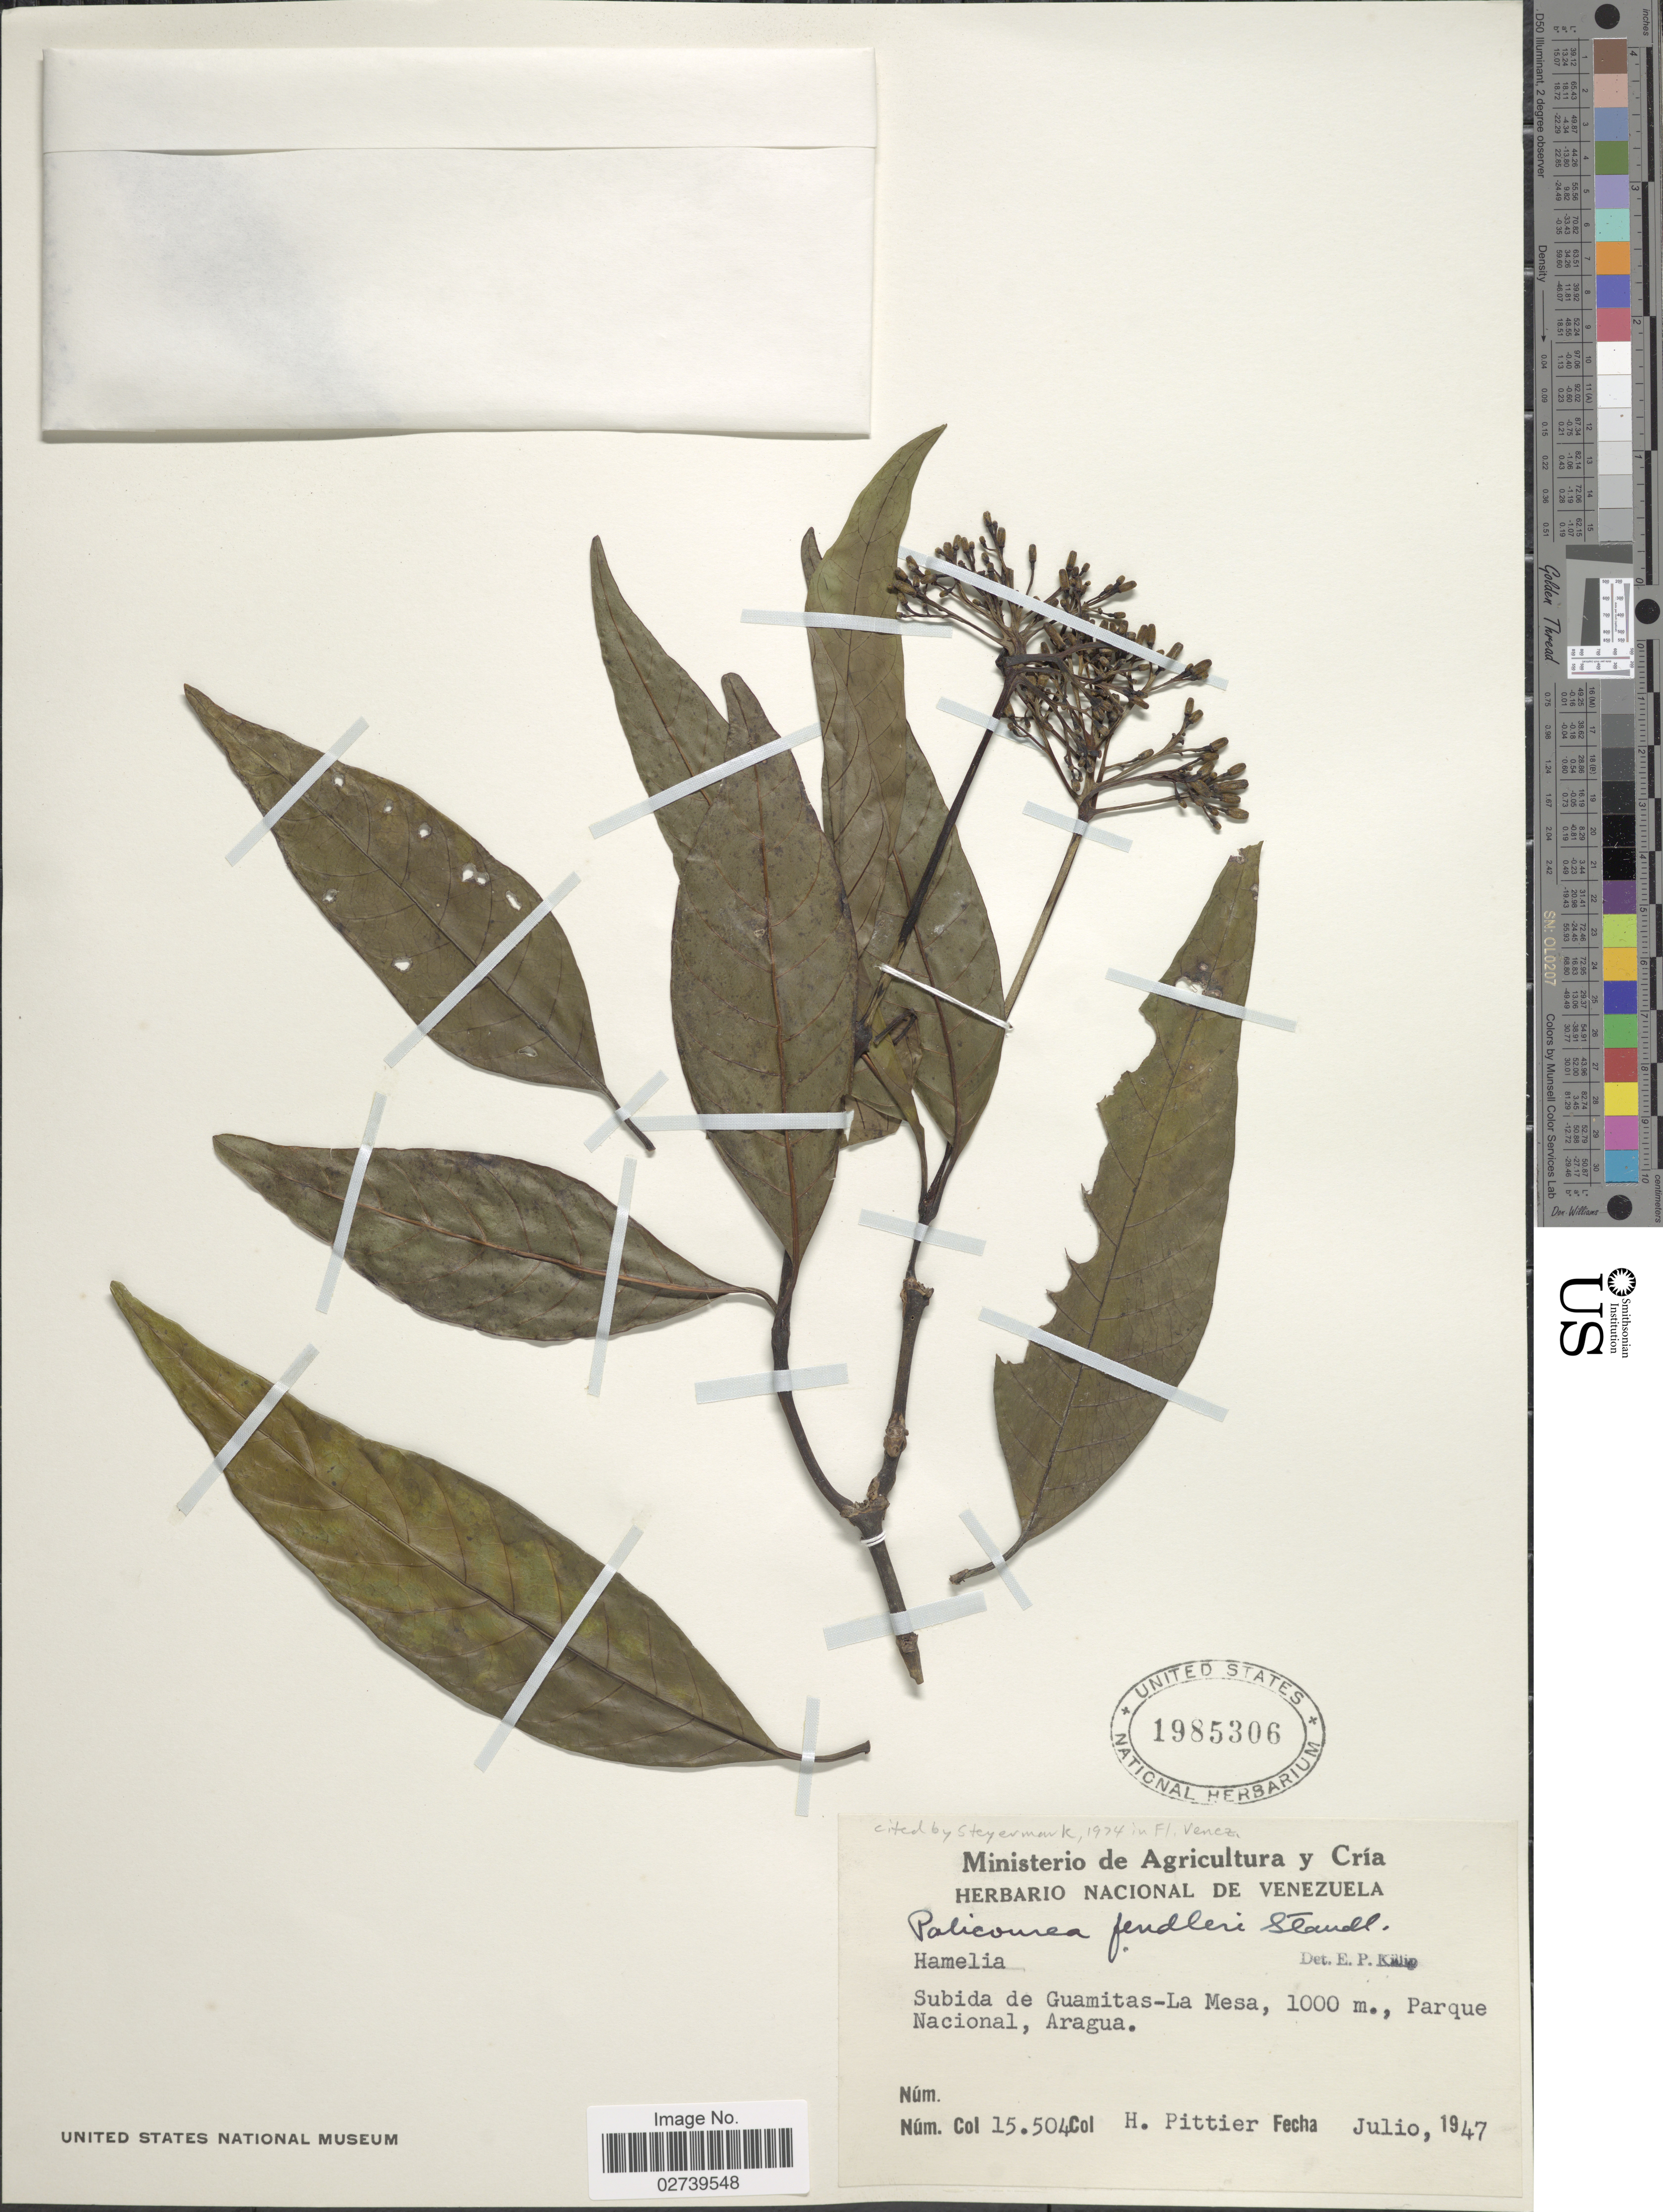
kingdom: Plantae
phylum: Tracheophyta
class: Magnoliopsida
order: Gentianales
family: Rubiaceae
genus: Palicourea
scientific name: Palicourea fendleri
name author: Standl.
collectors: H. F. Pittier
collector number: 15504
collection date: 1947-07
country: Venezuela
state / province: Aragua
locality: Subida de Guamitas-La Mesa, Parque Nacional.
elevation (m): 1000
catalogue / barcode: US 1985306